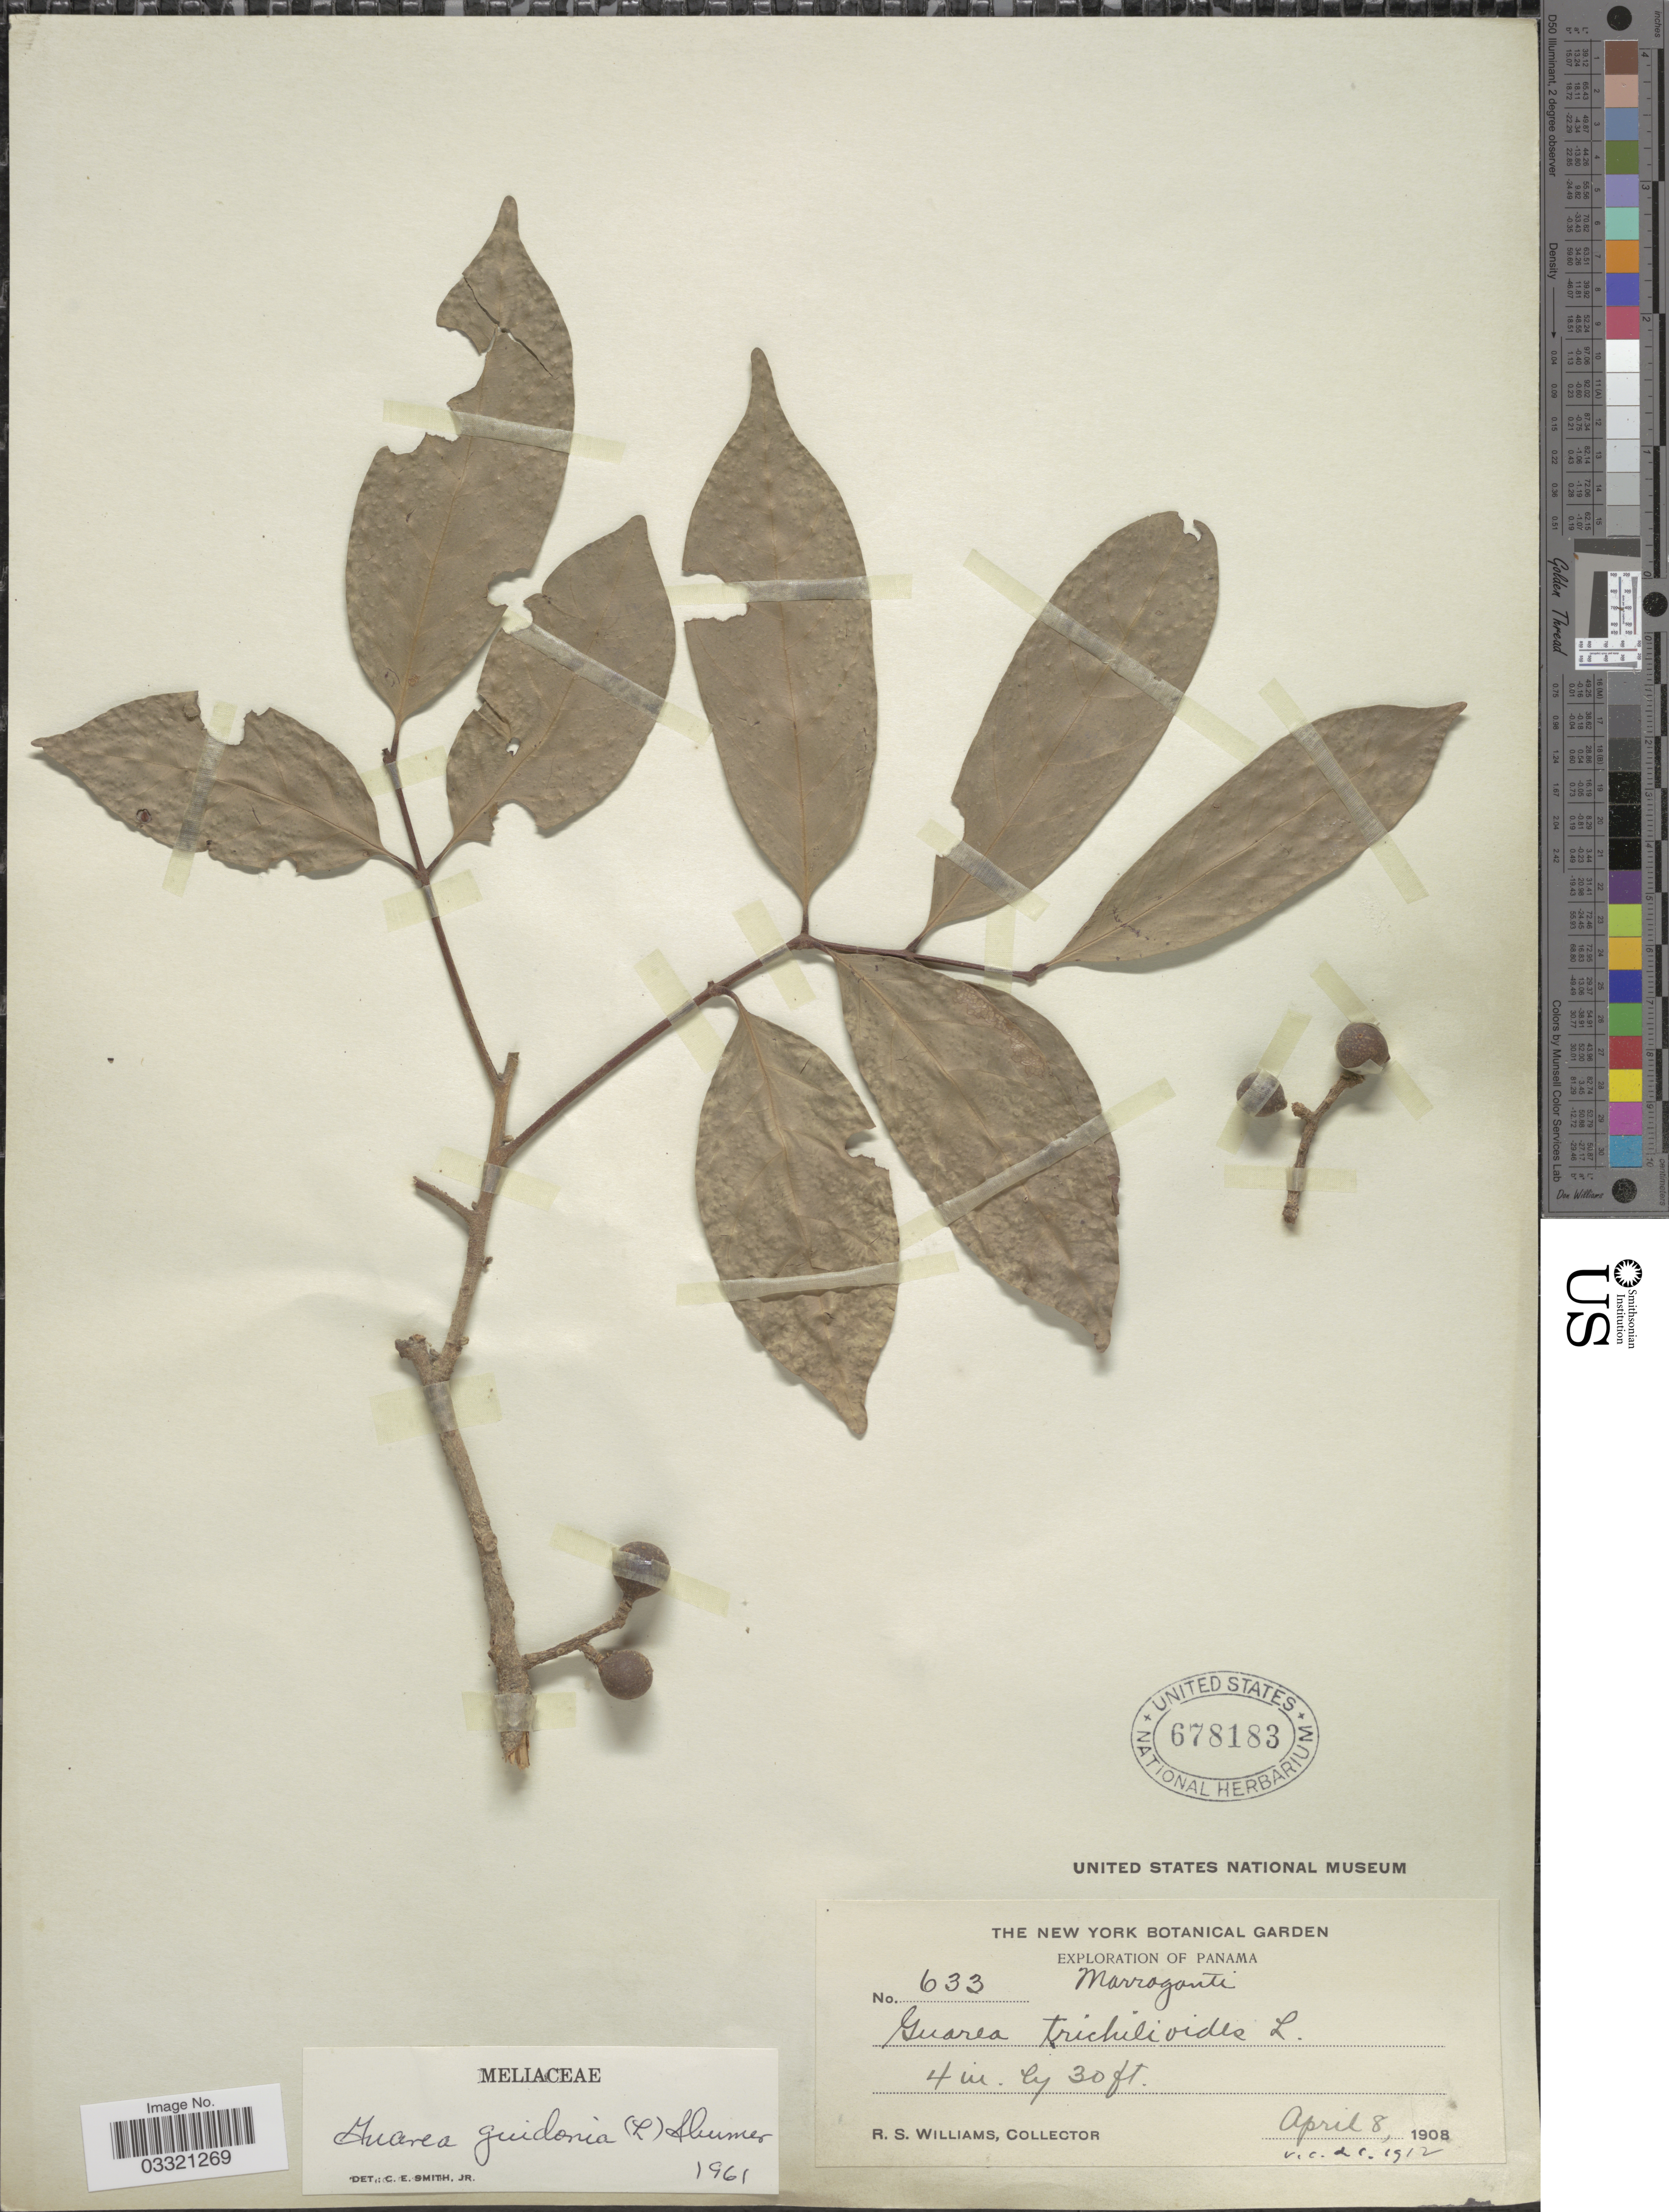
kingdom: Plantae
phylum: Tracheophyta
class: Magnoliopsida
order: Sapindales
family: Meliaceae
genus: Guarea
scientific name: Guarea guidonia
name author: (L.) Sleumer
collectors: R. S. Williams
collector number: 633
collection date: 1908-04-08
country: Panama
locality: Marroganti.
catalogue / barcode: US 678183